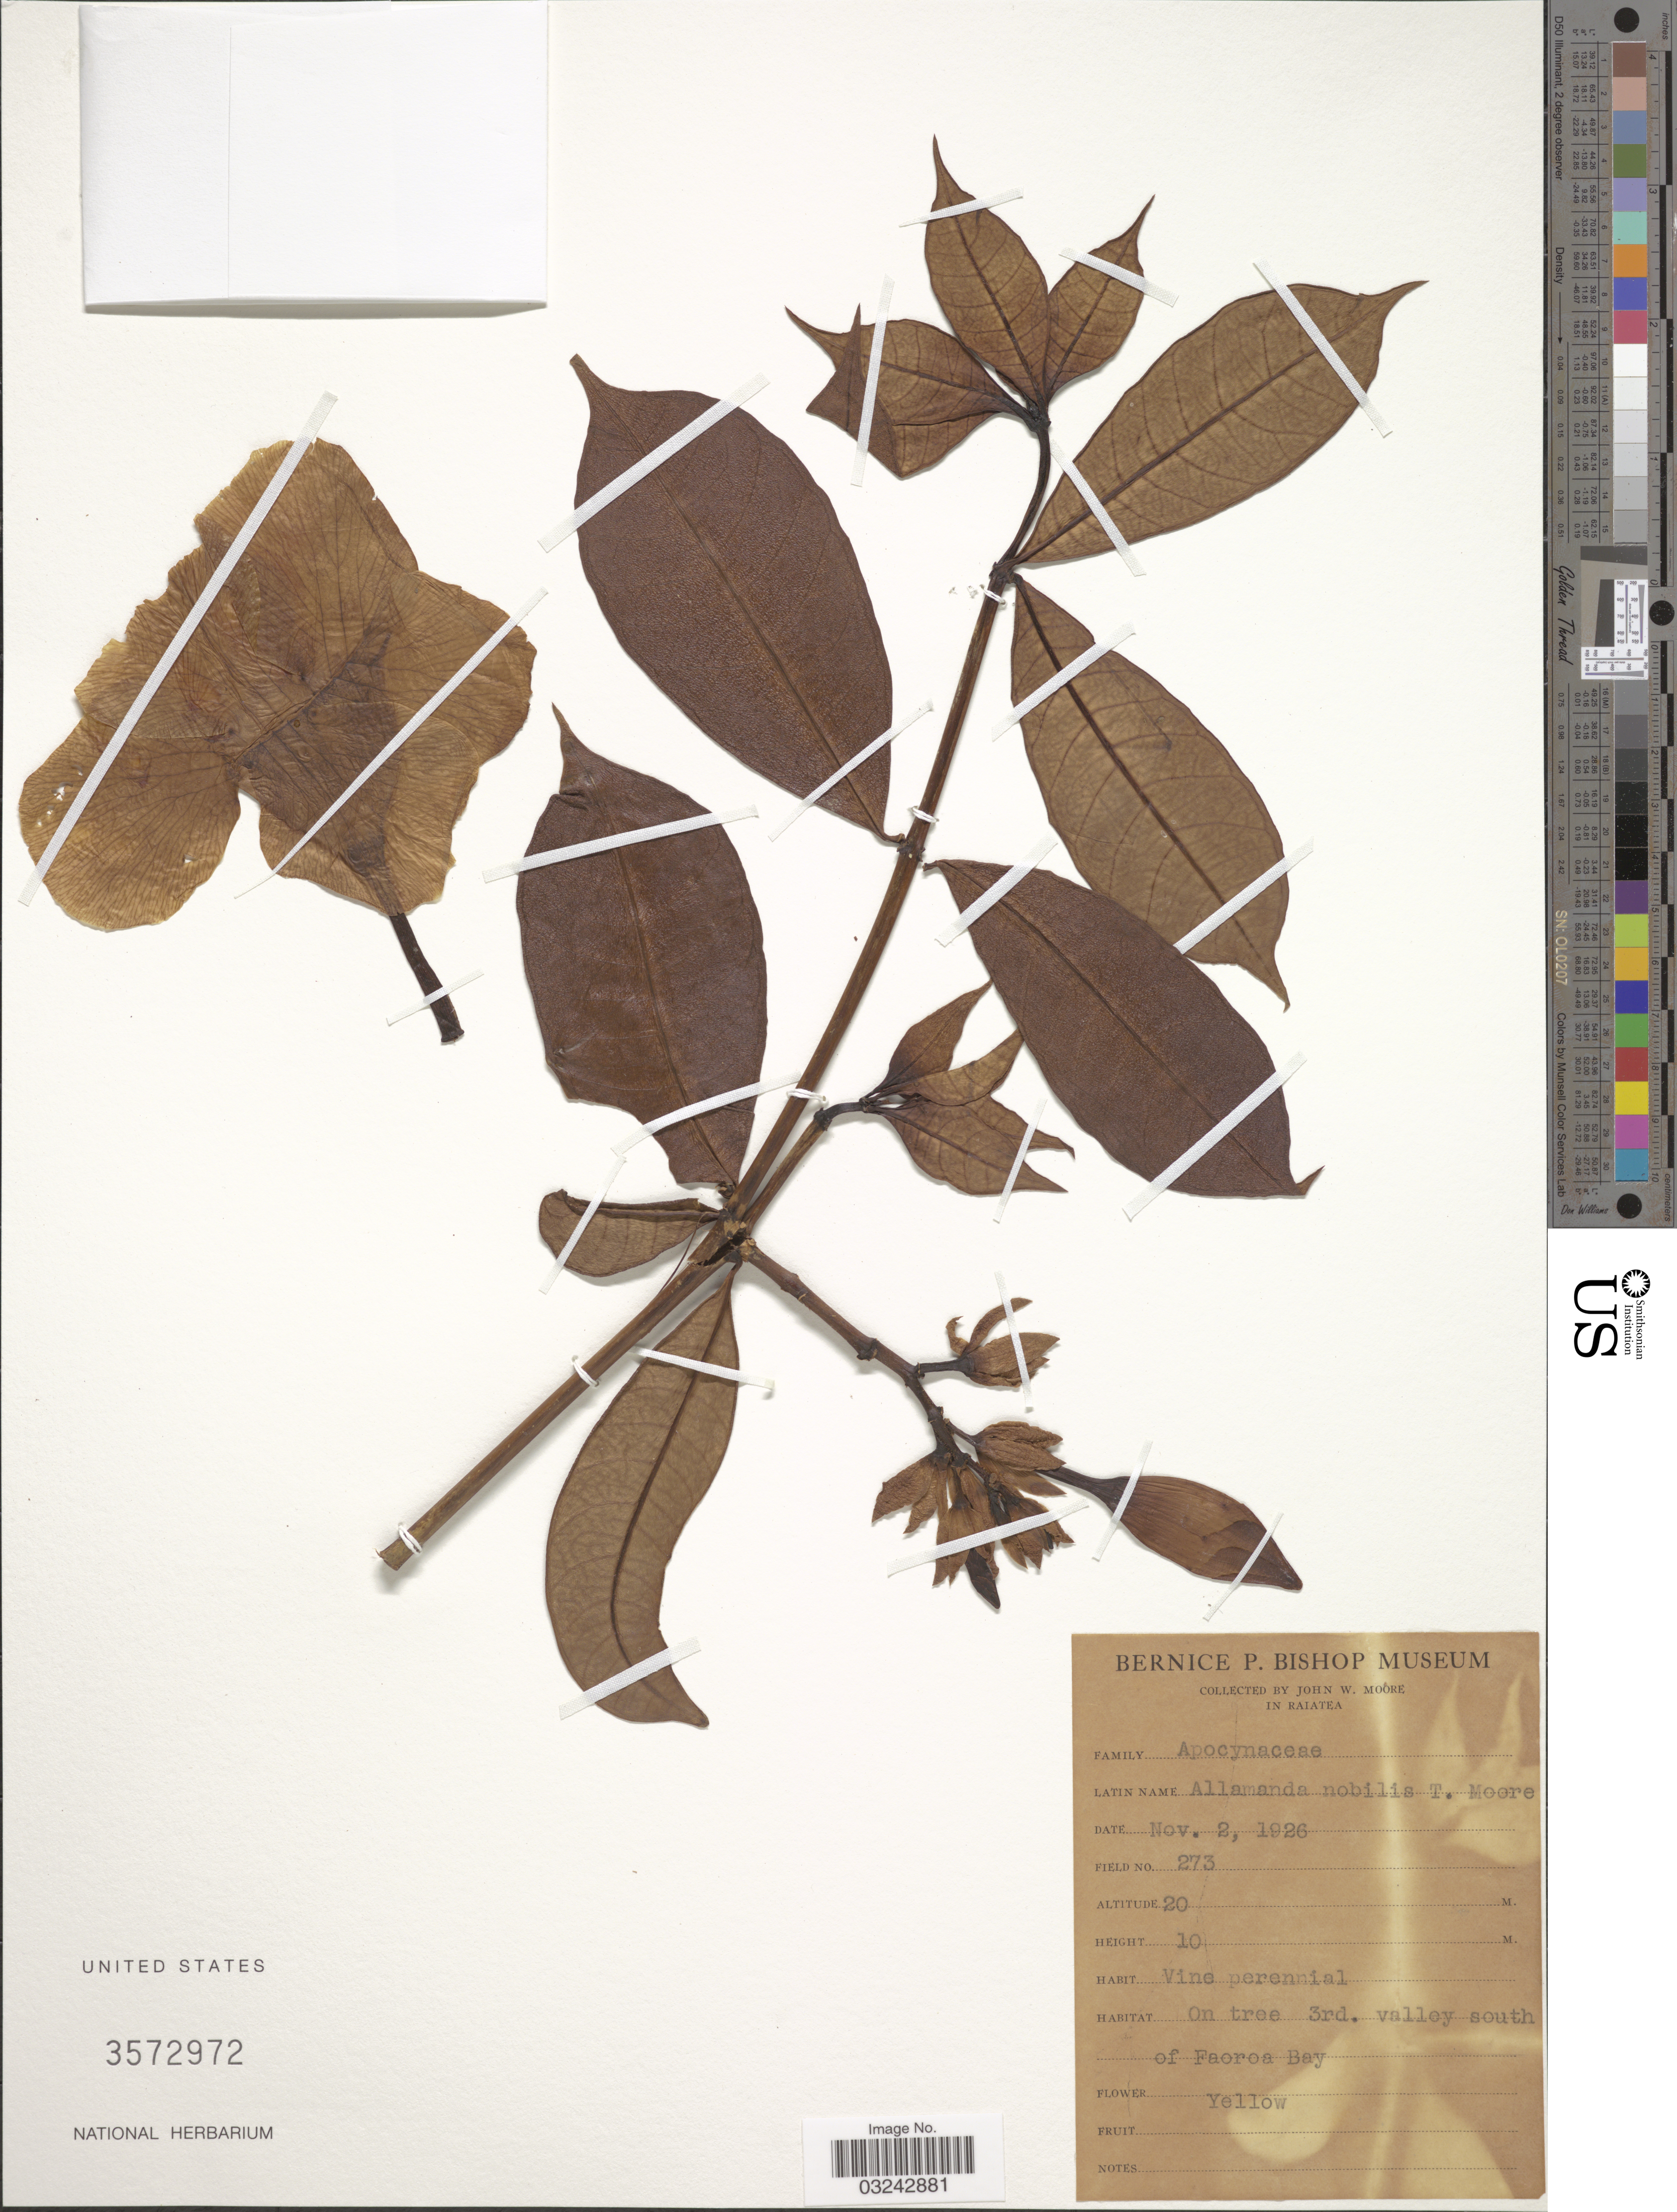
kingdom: Plantae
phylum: Tracheophyta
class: Magnoliopsida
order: Gentianales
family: Apocynaceae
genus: Allamanda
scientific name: Allamanda nobilis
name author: T. Moore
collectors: J. Moore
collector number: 273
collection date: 1926-11-02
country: French Polynesia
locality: In Raiatea, valley south of Faoroa Bay.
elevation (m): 20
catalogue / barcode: US 3572972